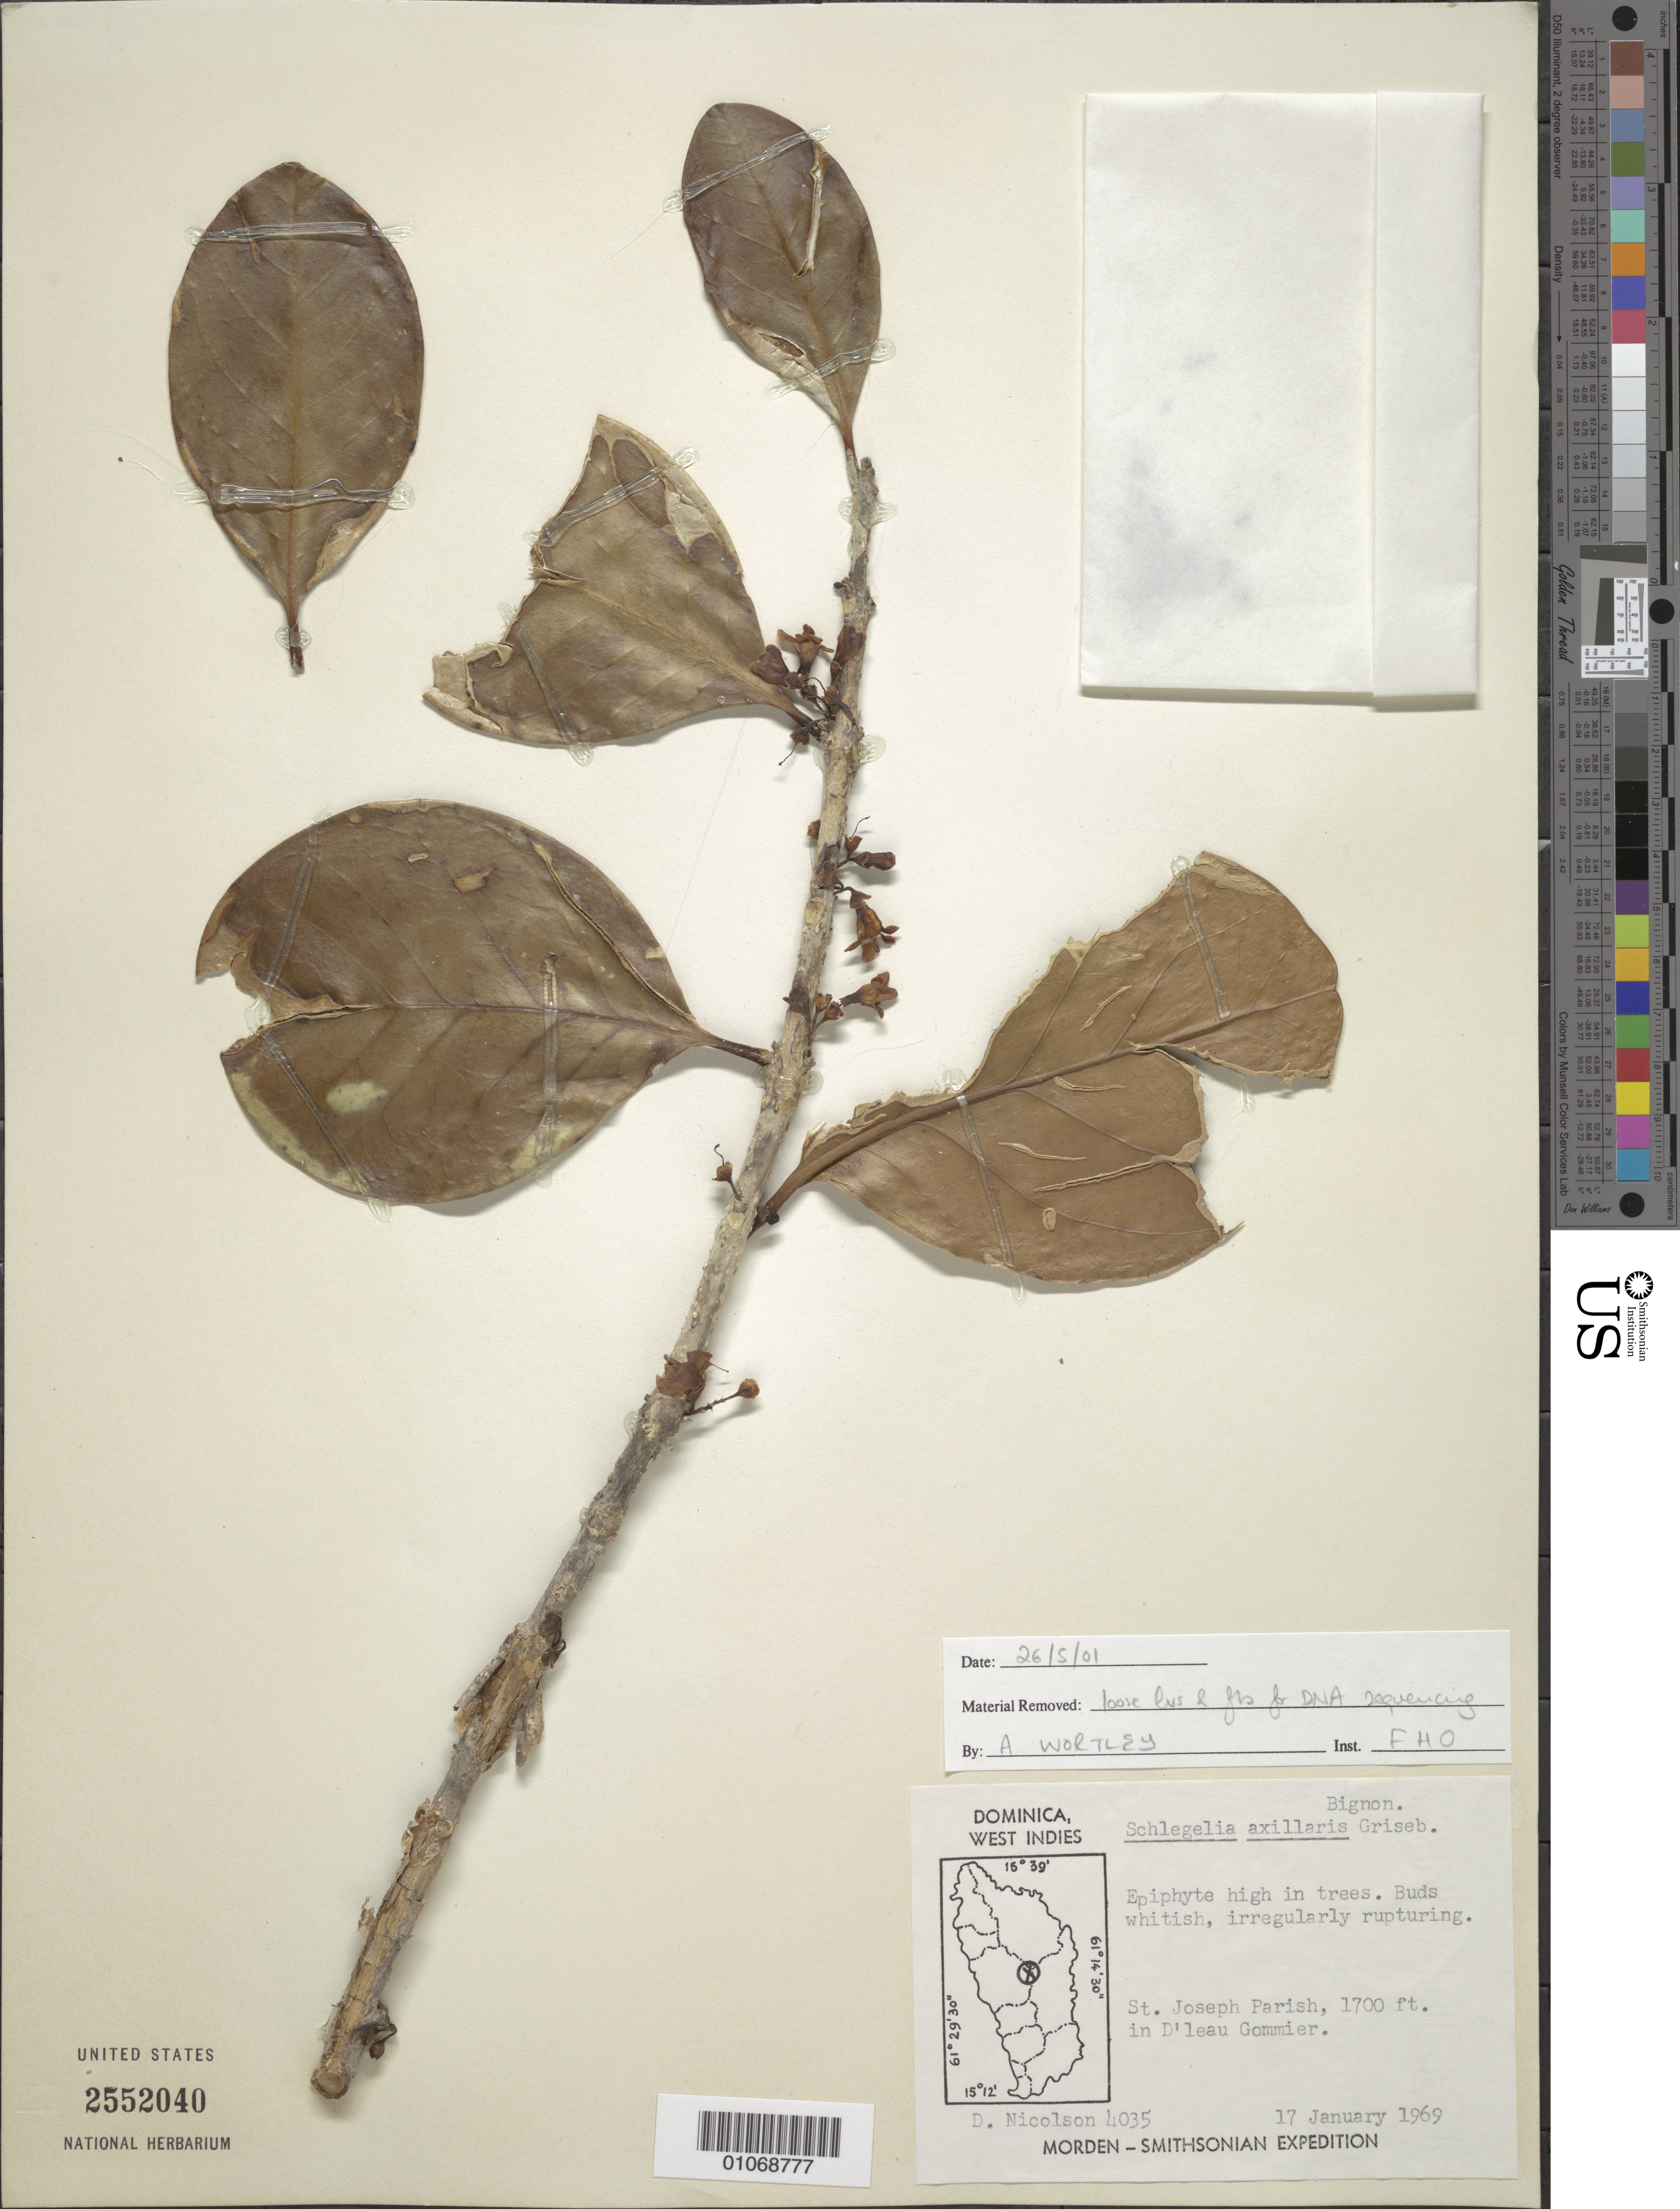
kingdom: Plantae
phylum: Tracheophyta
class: Magnoliopsida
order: Lamiales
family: Schlegeliaceae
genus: Schlegelia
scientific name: Schlegelia axillaris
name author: Griseb.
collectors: D. H. Nicolson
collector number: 4035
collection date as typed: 17 Jan 1969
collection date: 1969-01-17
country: Dominica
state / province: St. Joseph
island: Dominica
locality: In D'leau Gommier.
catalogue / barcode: US 2552040